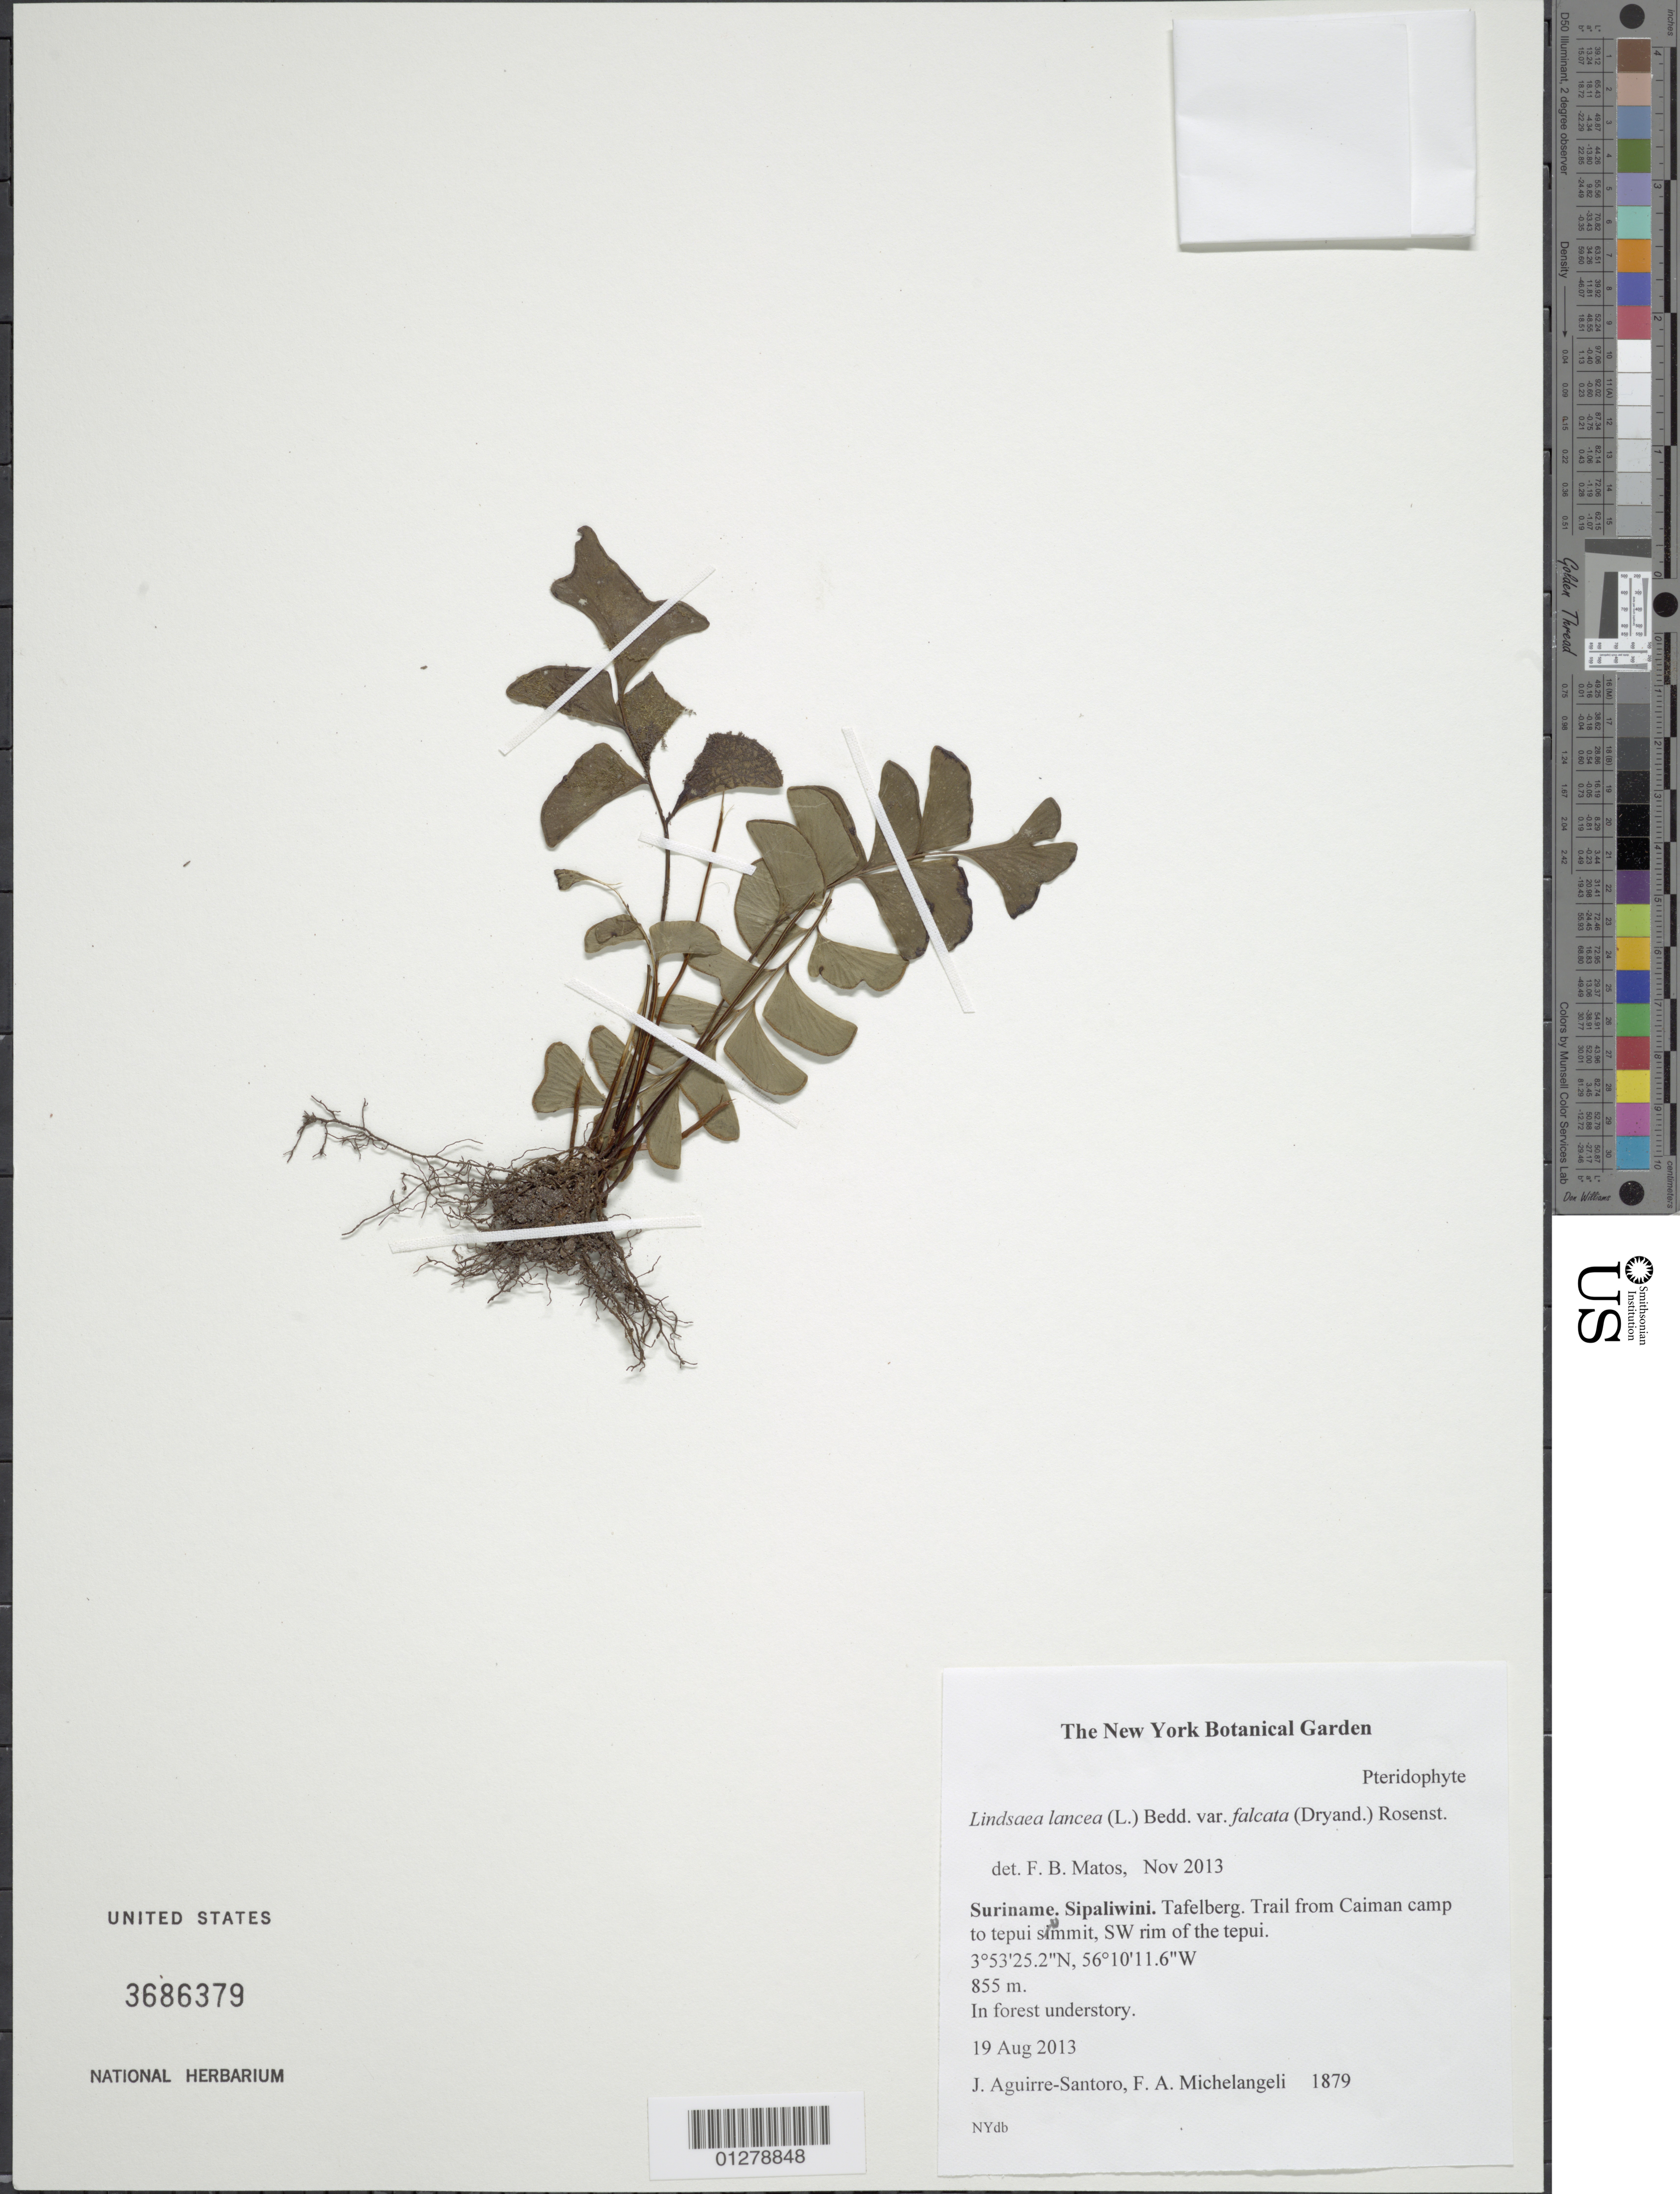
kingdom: Plantae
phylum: Tracheophyta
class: Polypodiopsida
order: Polypodiales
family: Lindsaeaceae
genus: Lindsaea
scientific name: Lindsaea lancea var. falcata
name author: (Dryand.) Rosenst.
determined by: Matos, F. B.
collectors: J. Aguirre-Santoro & F. A. Michelangeli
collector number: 1879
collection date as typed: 19 Aug 2013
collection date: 2013-08-19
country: Suriname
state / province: Sipaliwini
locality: Tafelberg. Trail from Caiman camp to tepui summit, SW rim of the tepui.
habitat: In forest understory.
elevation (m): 855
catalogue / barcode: US 3686379